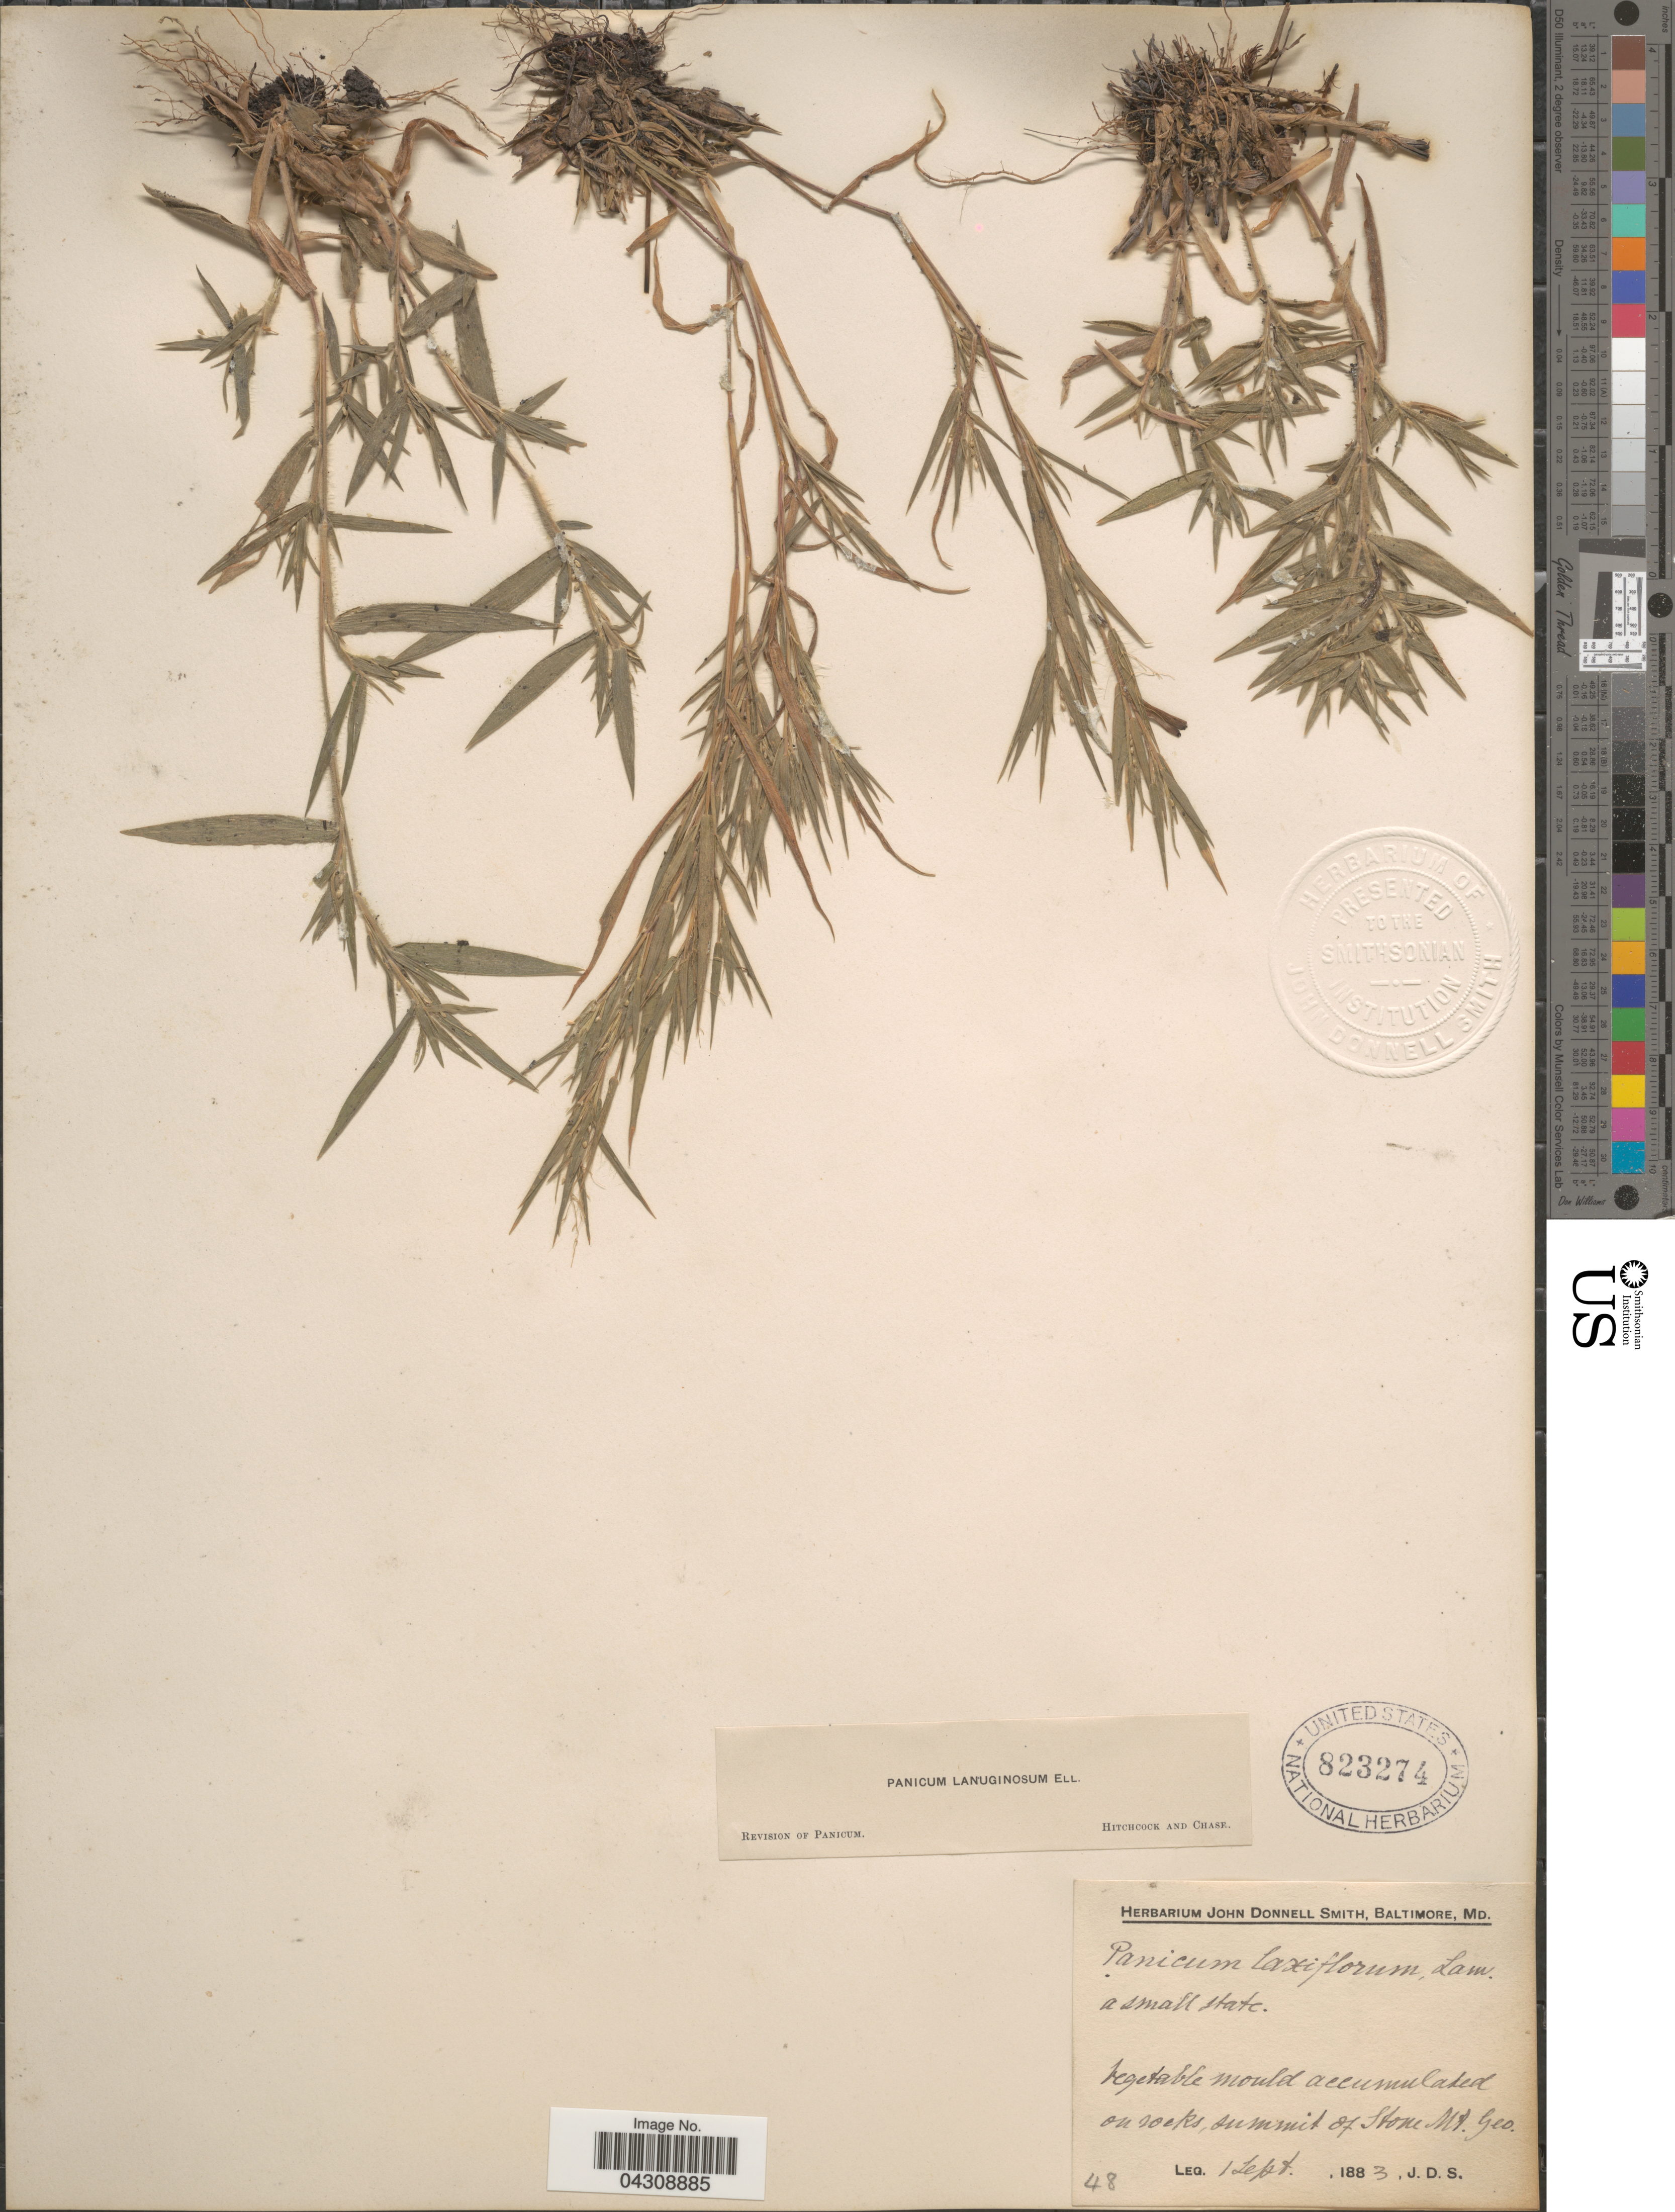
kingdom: Plantae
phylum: Tracheophyta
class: Liliopsida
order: Poales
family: Poaceae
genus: Dichanthelium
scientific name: Dichanthelium acuminatum var. acuminatum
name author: (Sw.) Gould & C.A. Clark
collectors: J. Donnell Smith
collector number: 48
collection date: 1883-09-01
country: United States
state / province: Georgia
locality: On rocks, summit of Stone Mt.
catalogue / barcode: US 823274